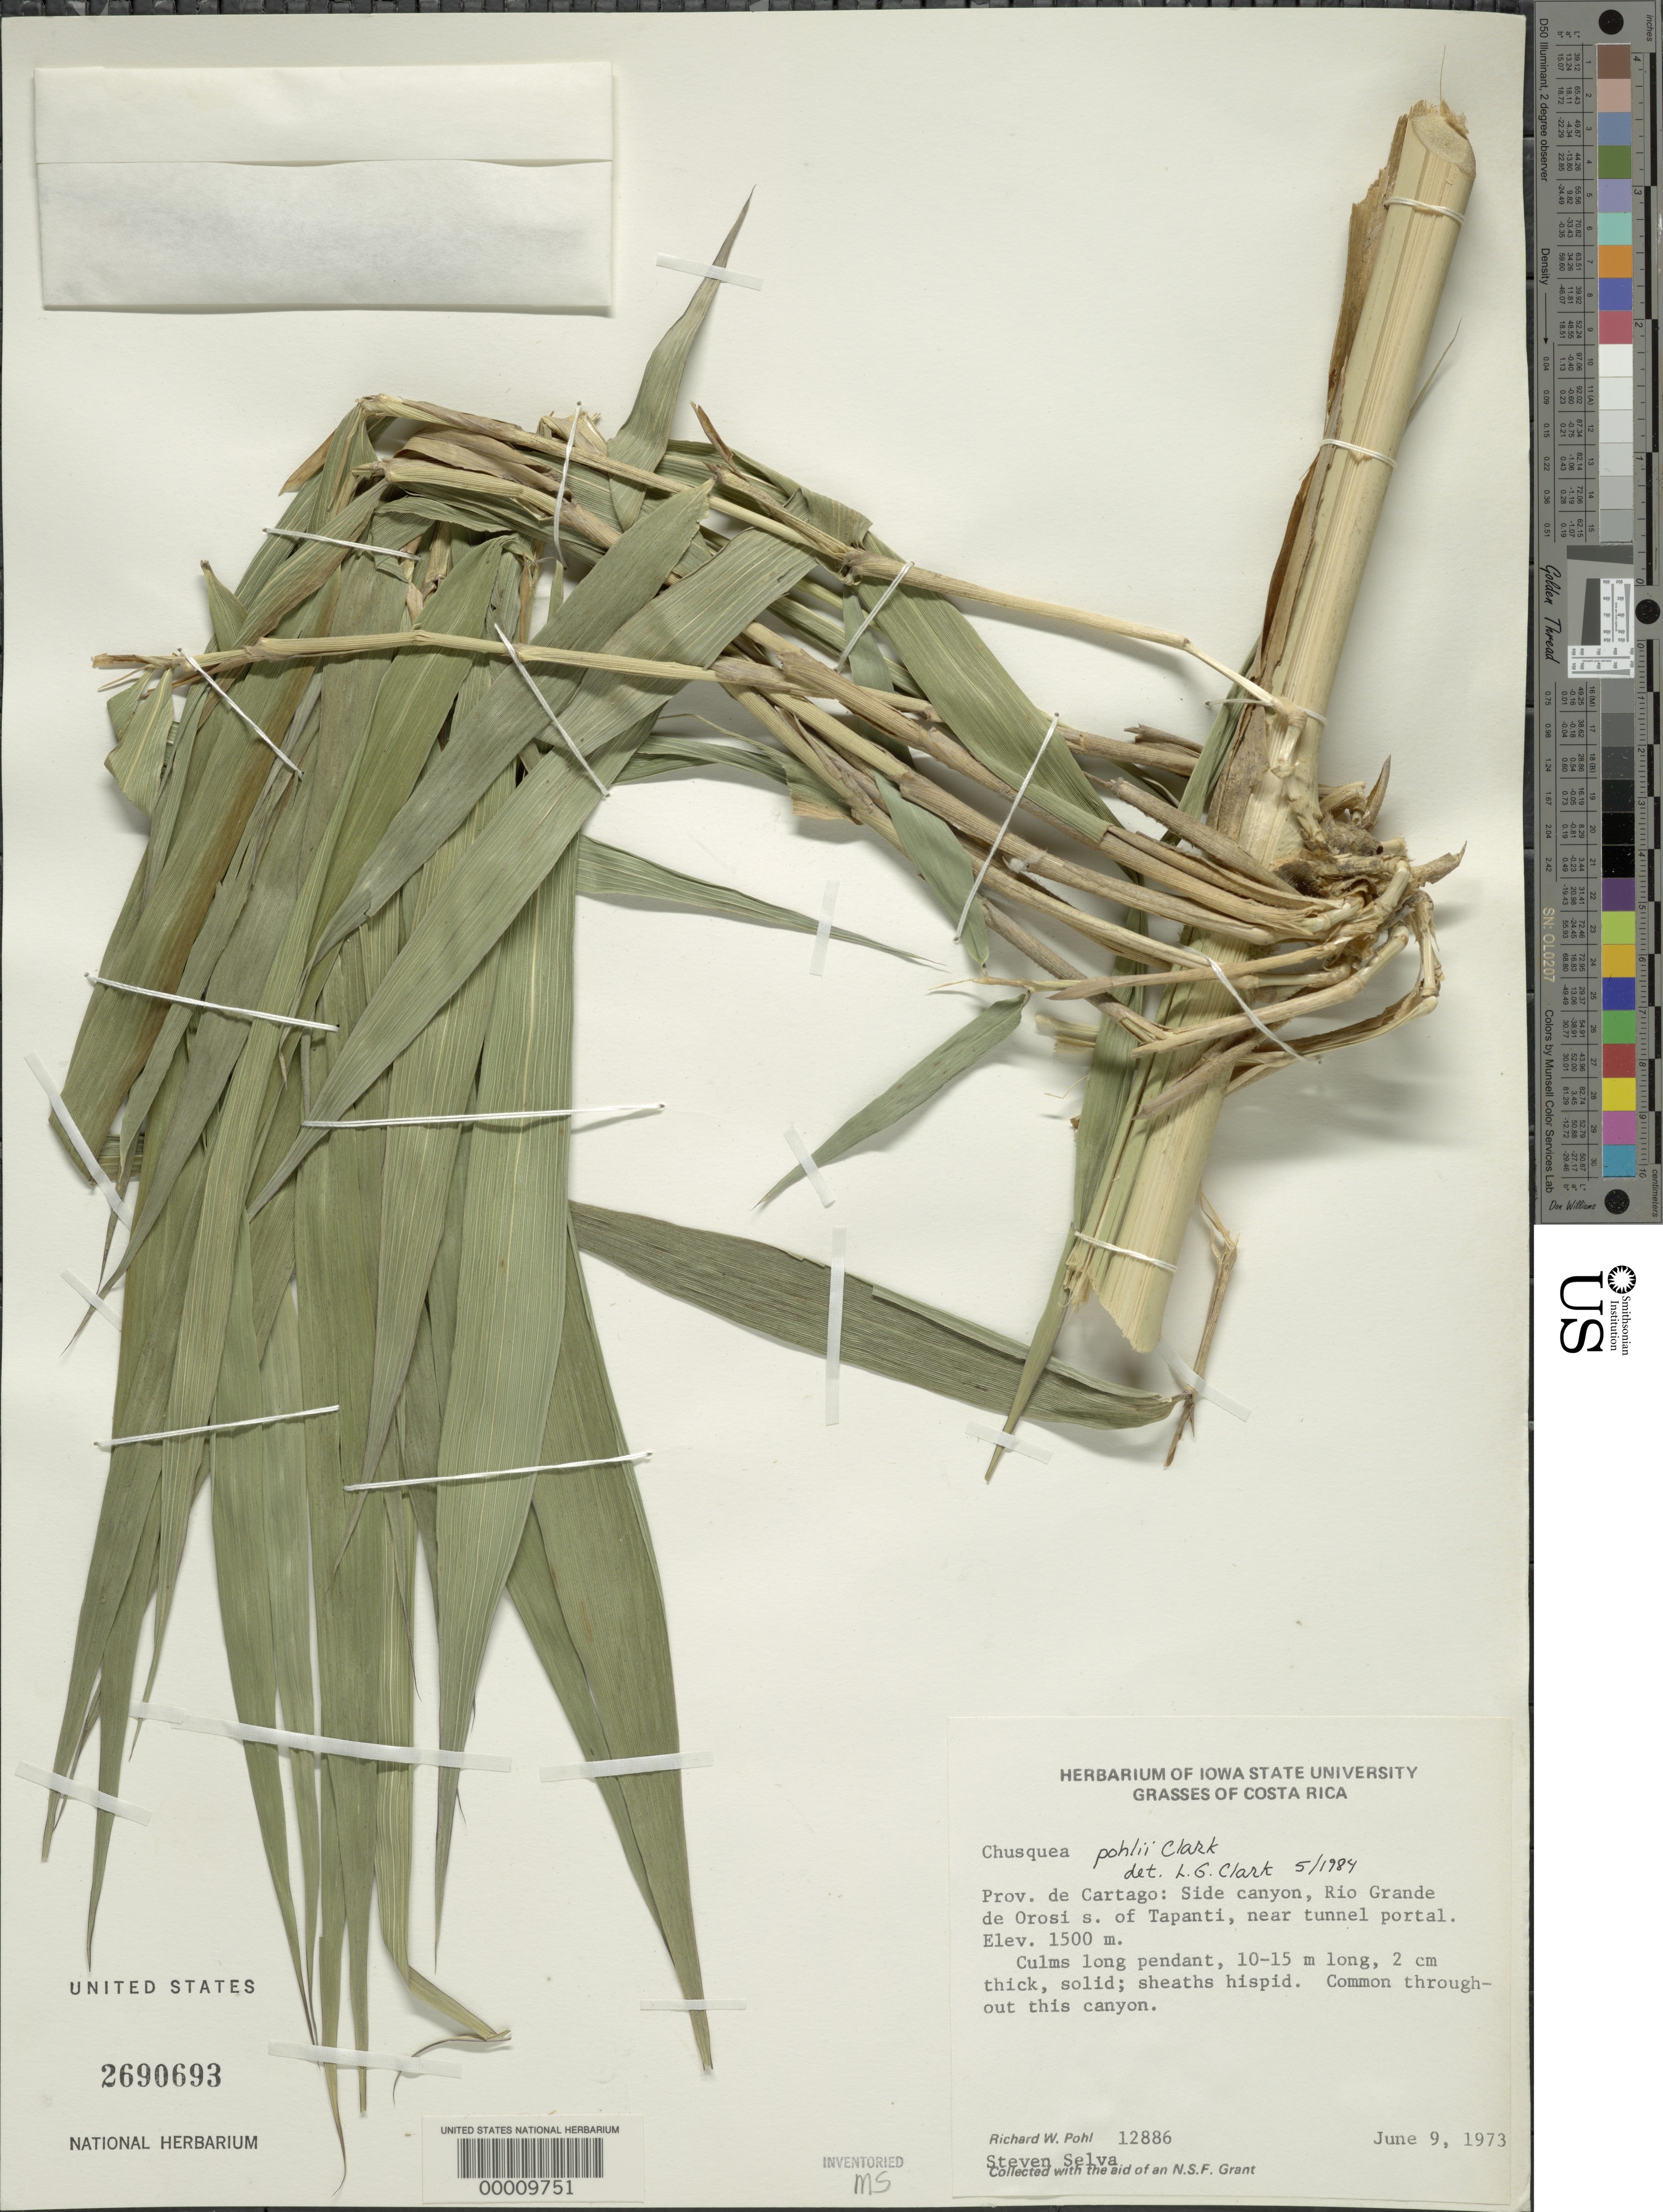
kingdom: Plantae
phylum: Tracheophyta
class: Liliopsida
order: Poales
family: Poaceae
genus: Chusquea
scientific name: Chusquea pohlii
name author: L.G. Clark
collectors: R. W. Pohl & S. Selva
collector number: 12886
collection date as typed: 09 Jun 1973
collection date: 1973-06-09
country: Costa Rica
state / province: Cartago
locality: Rio gGande de Orosi, Tapanti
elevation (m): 1500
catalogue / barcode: US 2690693